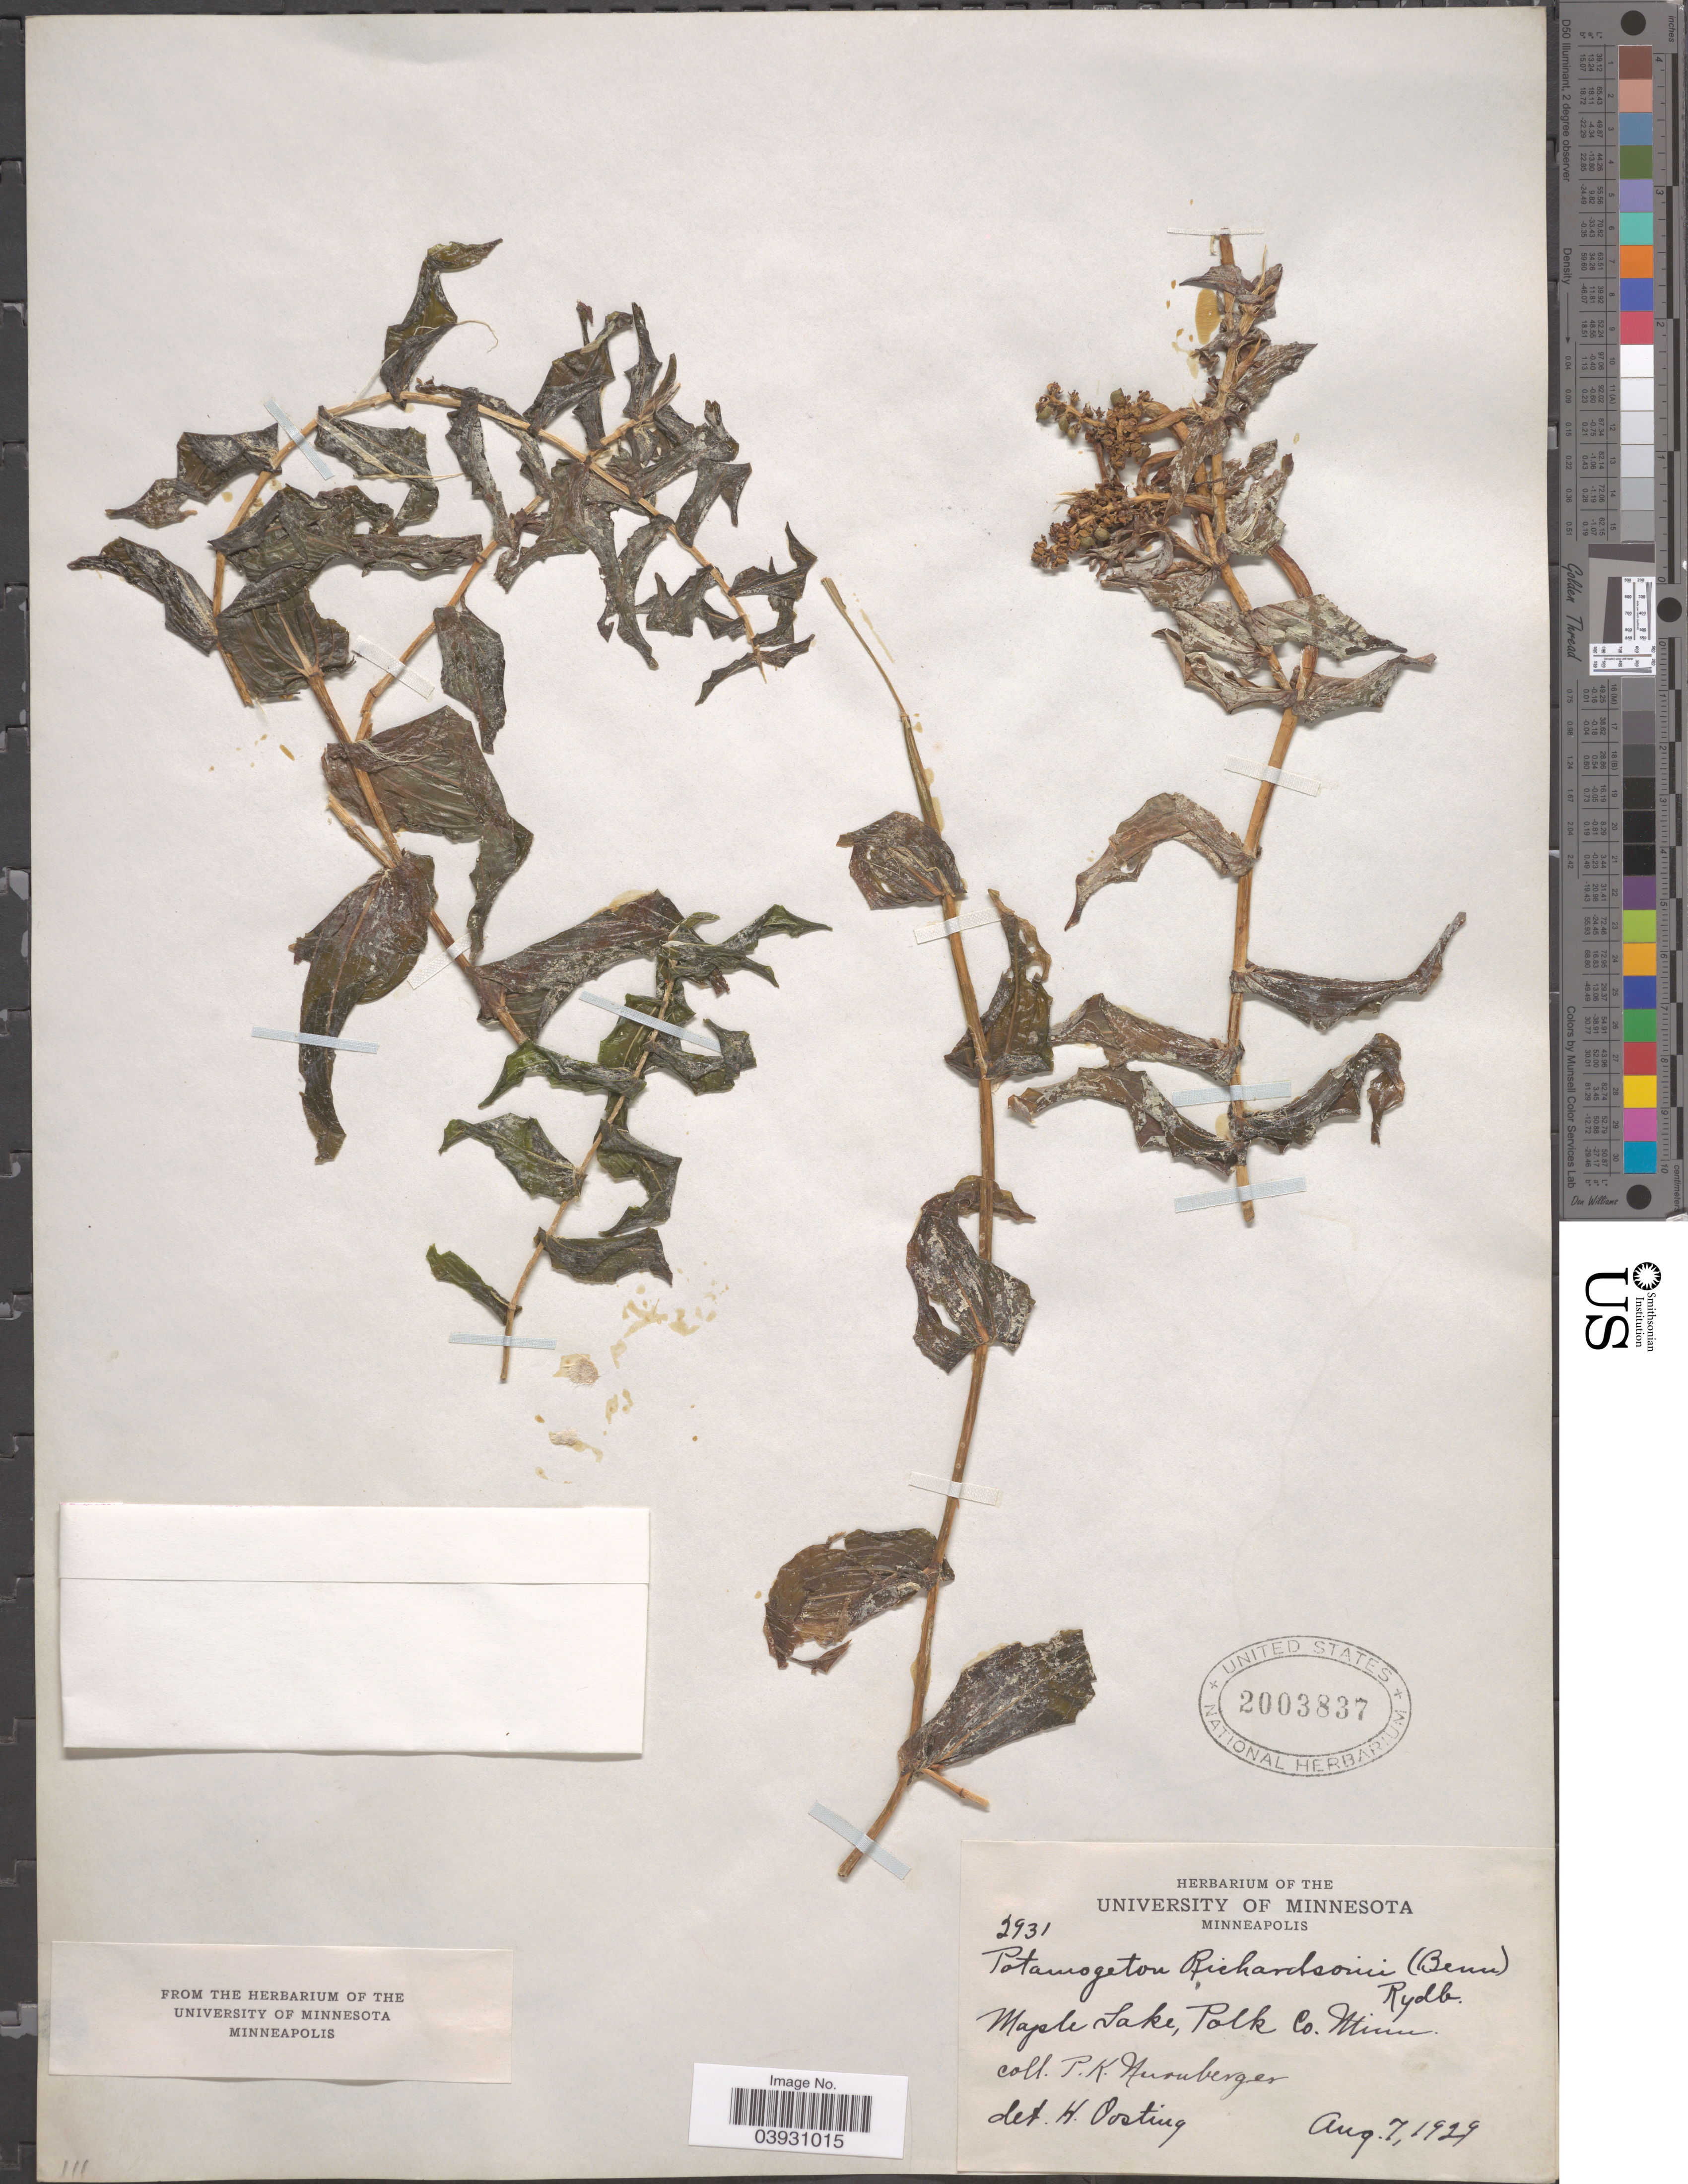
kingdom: Plantae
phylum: Tracheophyta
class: Liliopsida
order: Alismatales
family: Potamogetonaceae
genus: Potamogeton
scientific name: Potamogeton richardsonii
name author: (A.W. Benn.) Rydb.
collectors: P. Nuouberger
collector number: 2931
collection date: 1929-08-07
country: United States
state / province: Minnesota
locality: Maple Lake, Polk Co.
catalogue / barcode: US 2003837